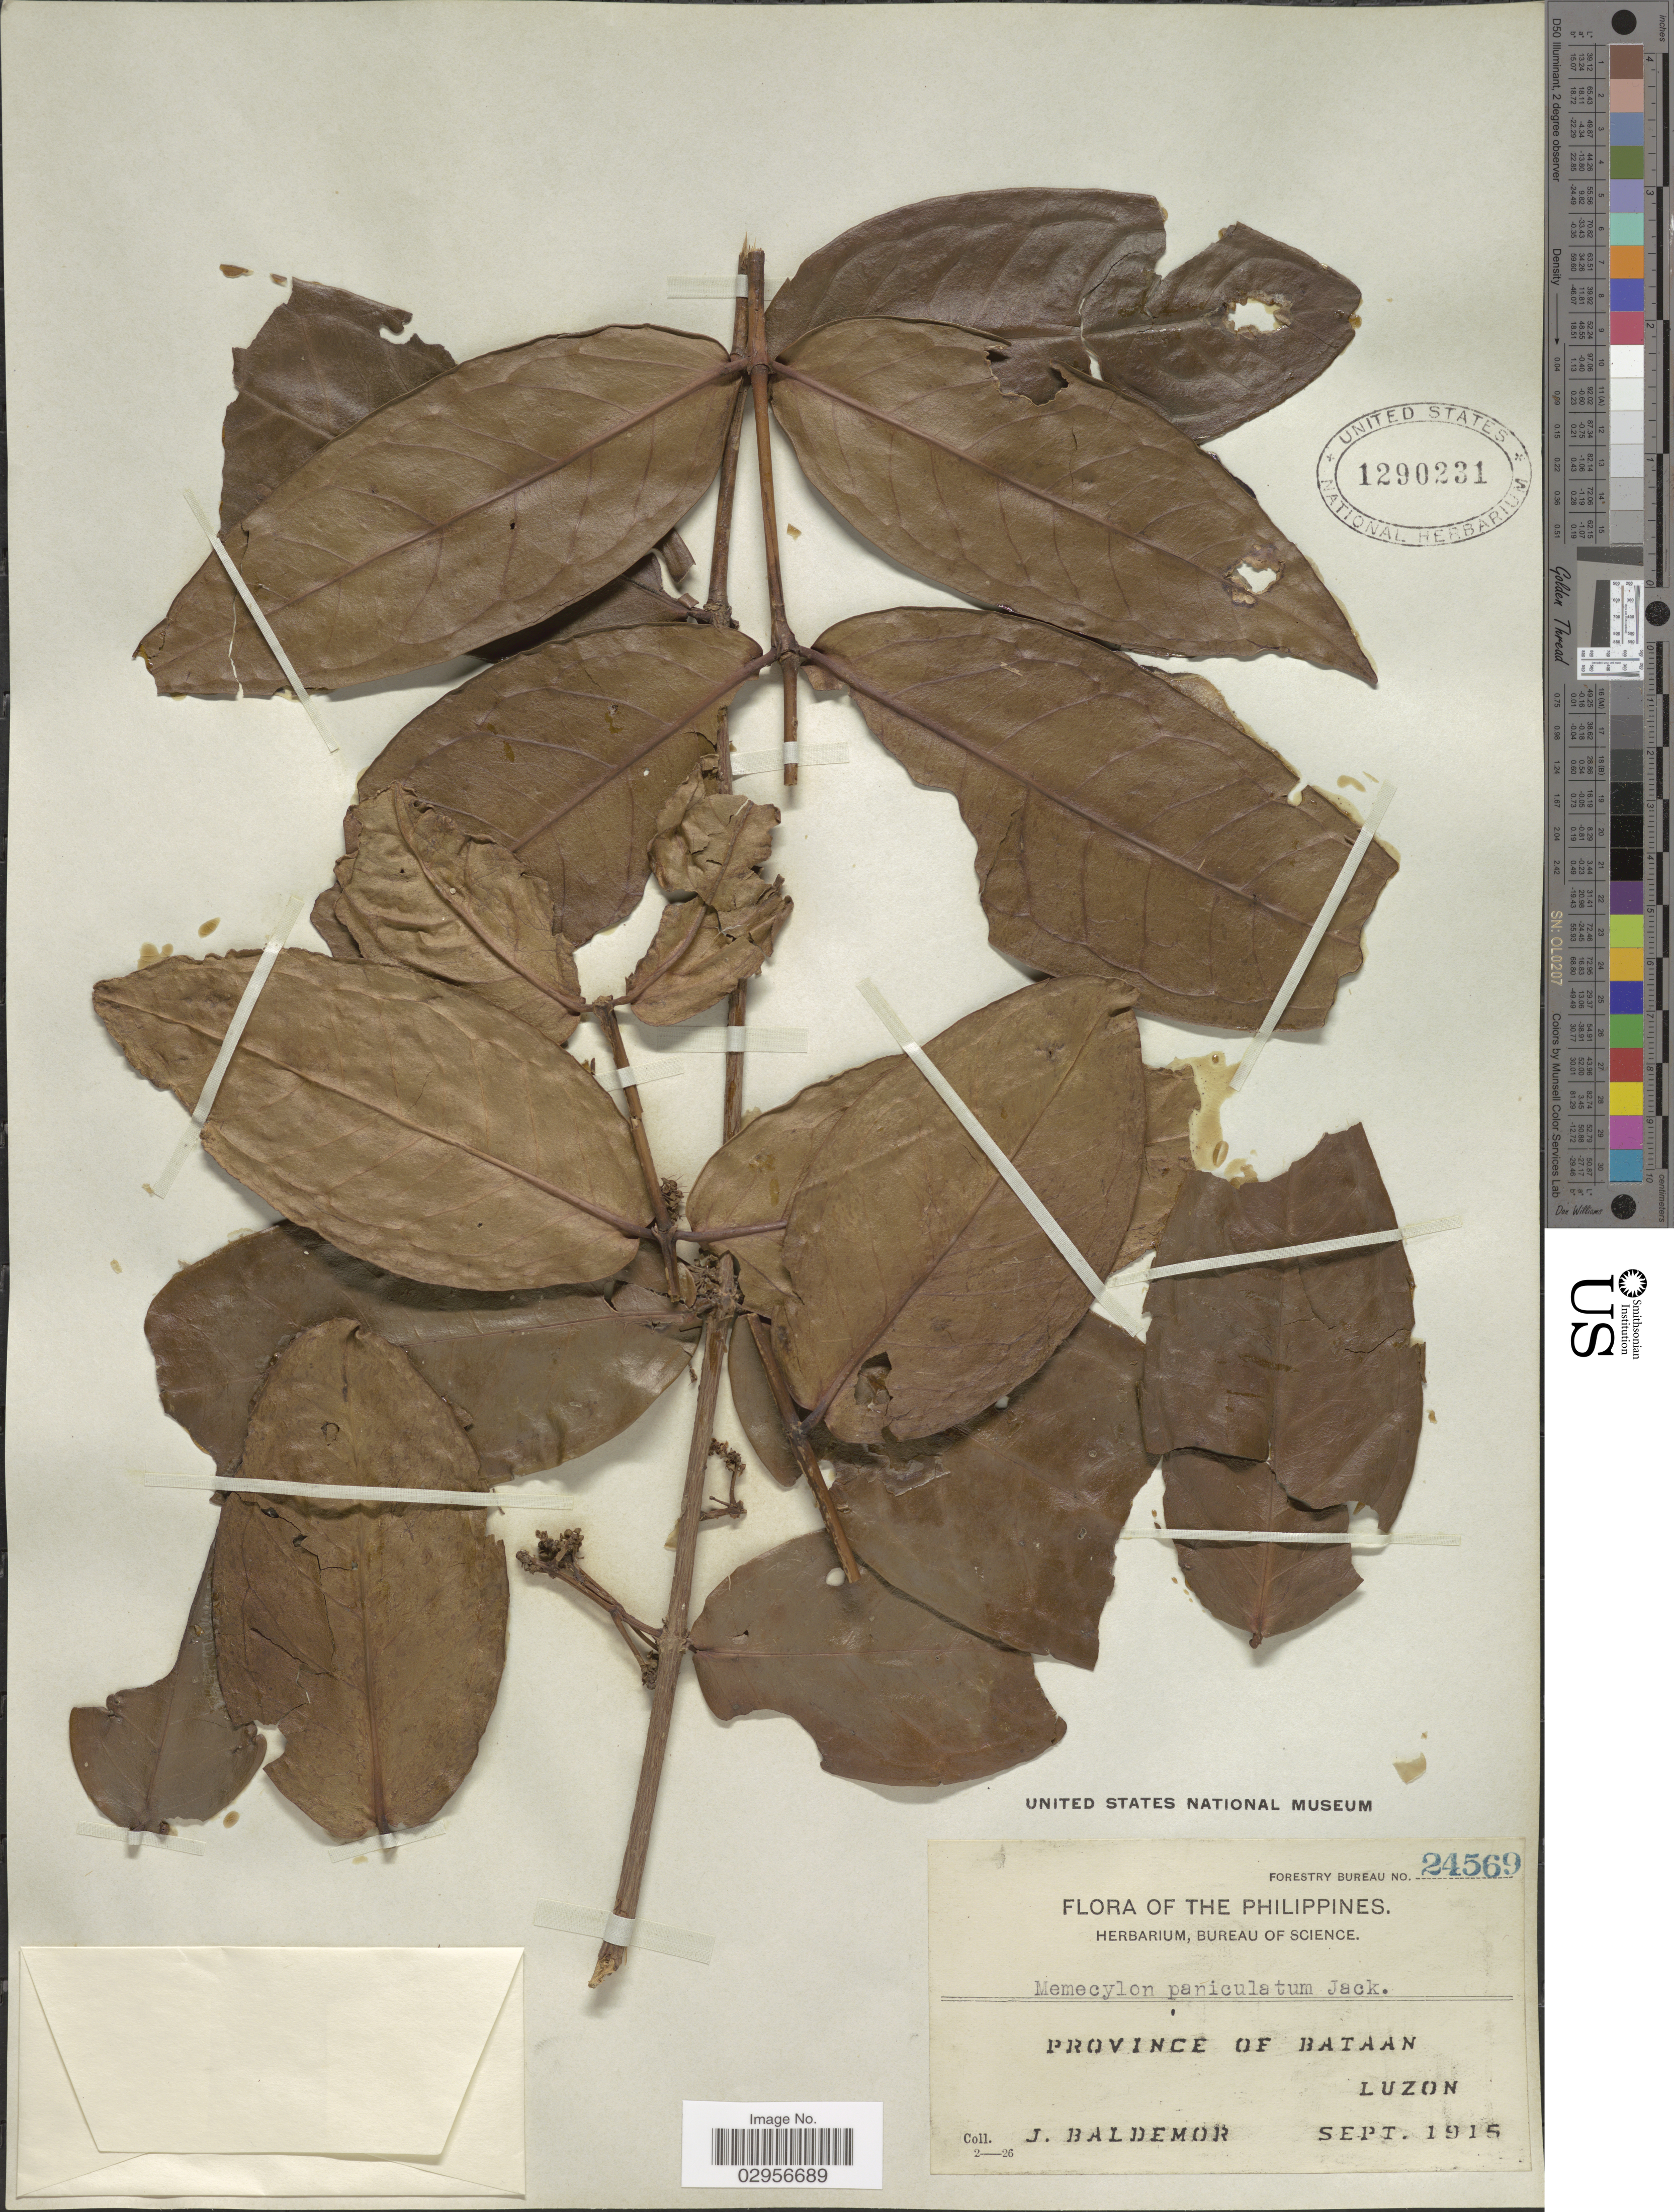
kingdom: Plantae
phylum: Tracheophyta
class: Magnoliopsida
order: Myrtales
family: Melastomataceae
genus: Memecylon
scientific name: Memecylon paniculatum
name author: Jack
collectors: J. Baldemor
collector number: Forestry Bureau 24569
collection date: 1915-09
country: Philippines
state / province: Central Luzon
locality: Province of Bataan, Luzon.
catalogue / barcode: US 1290231